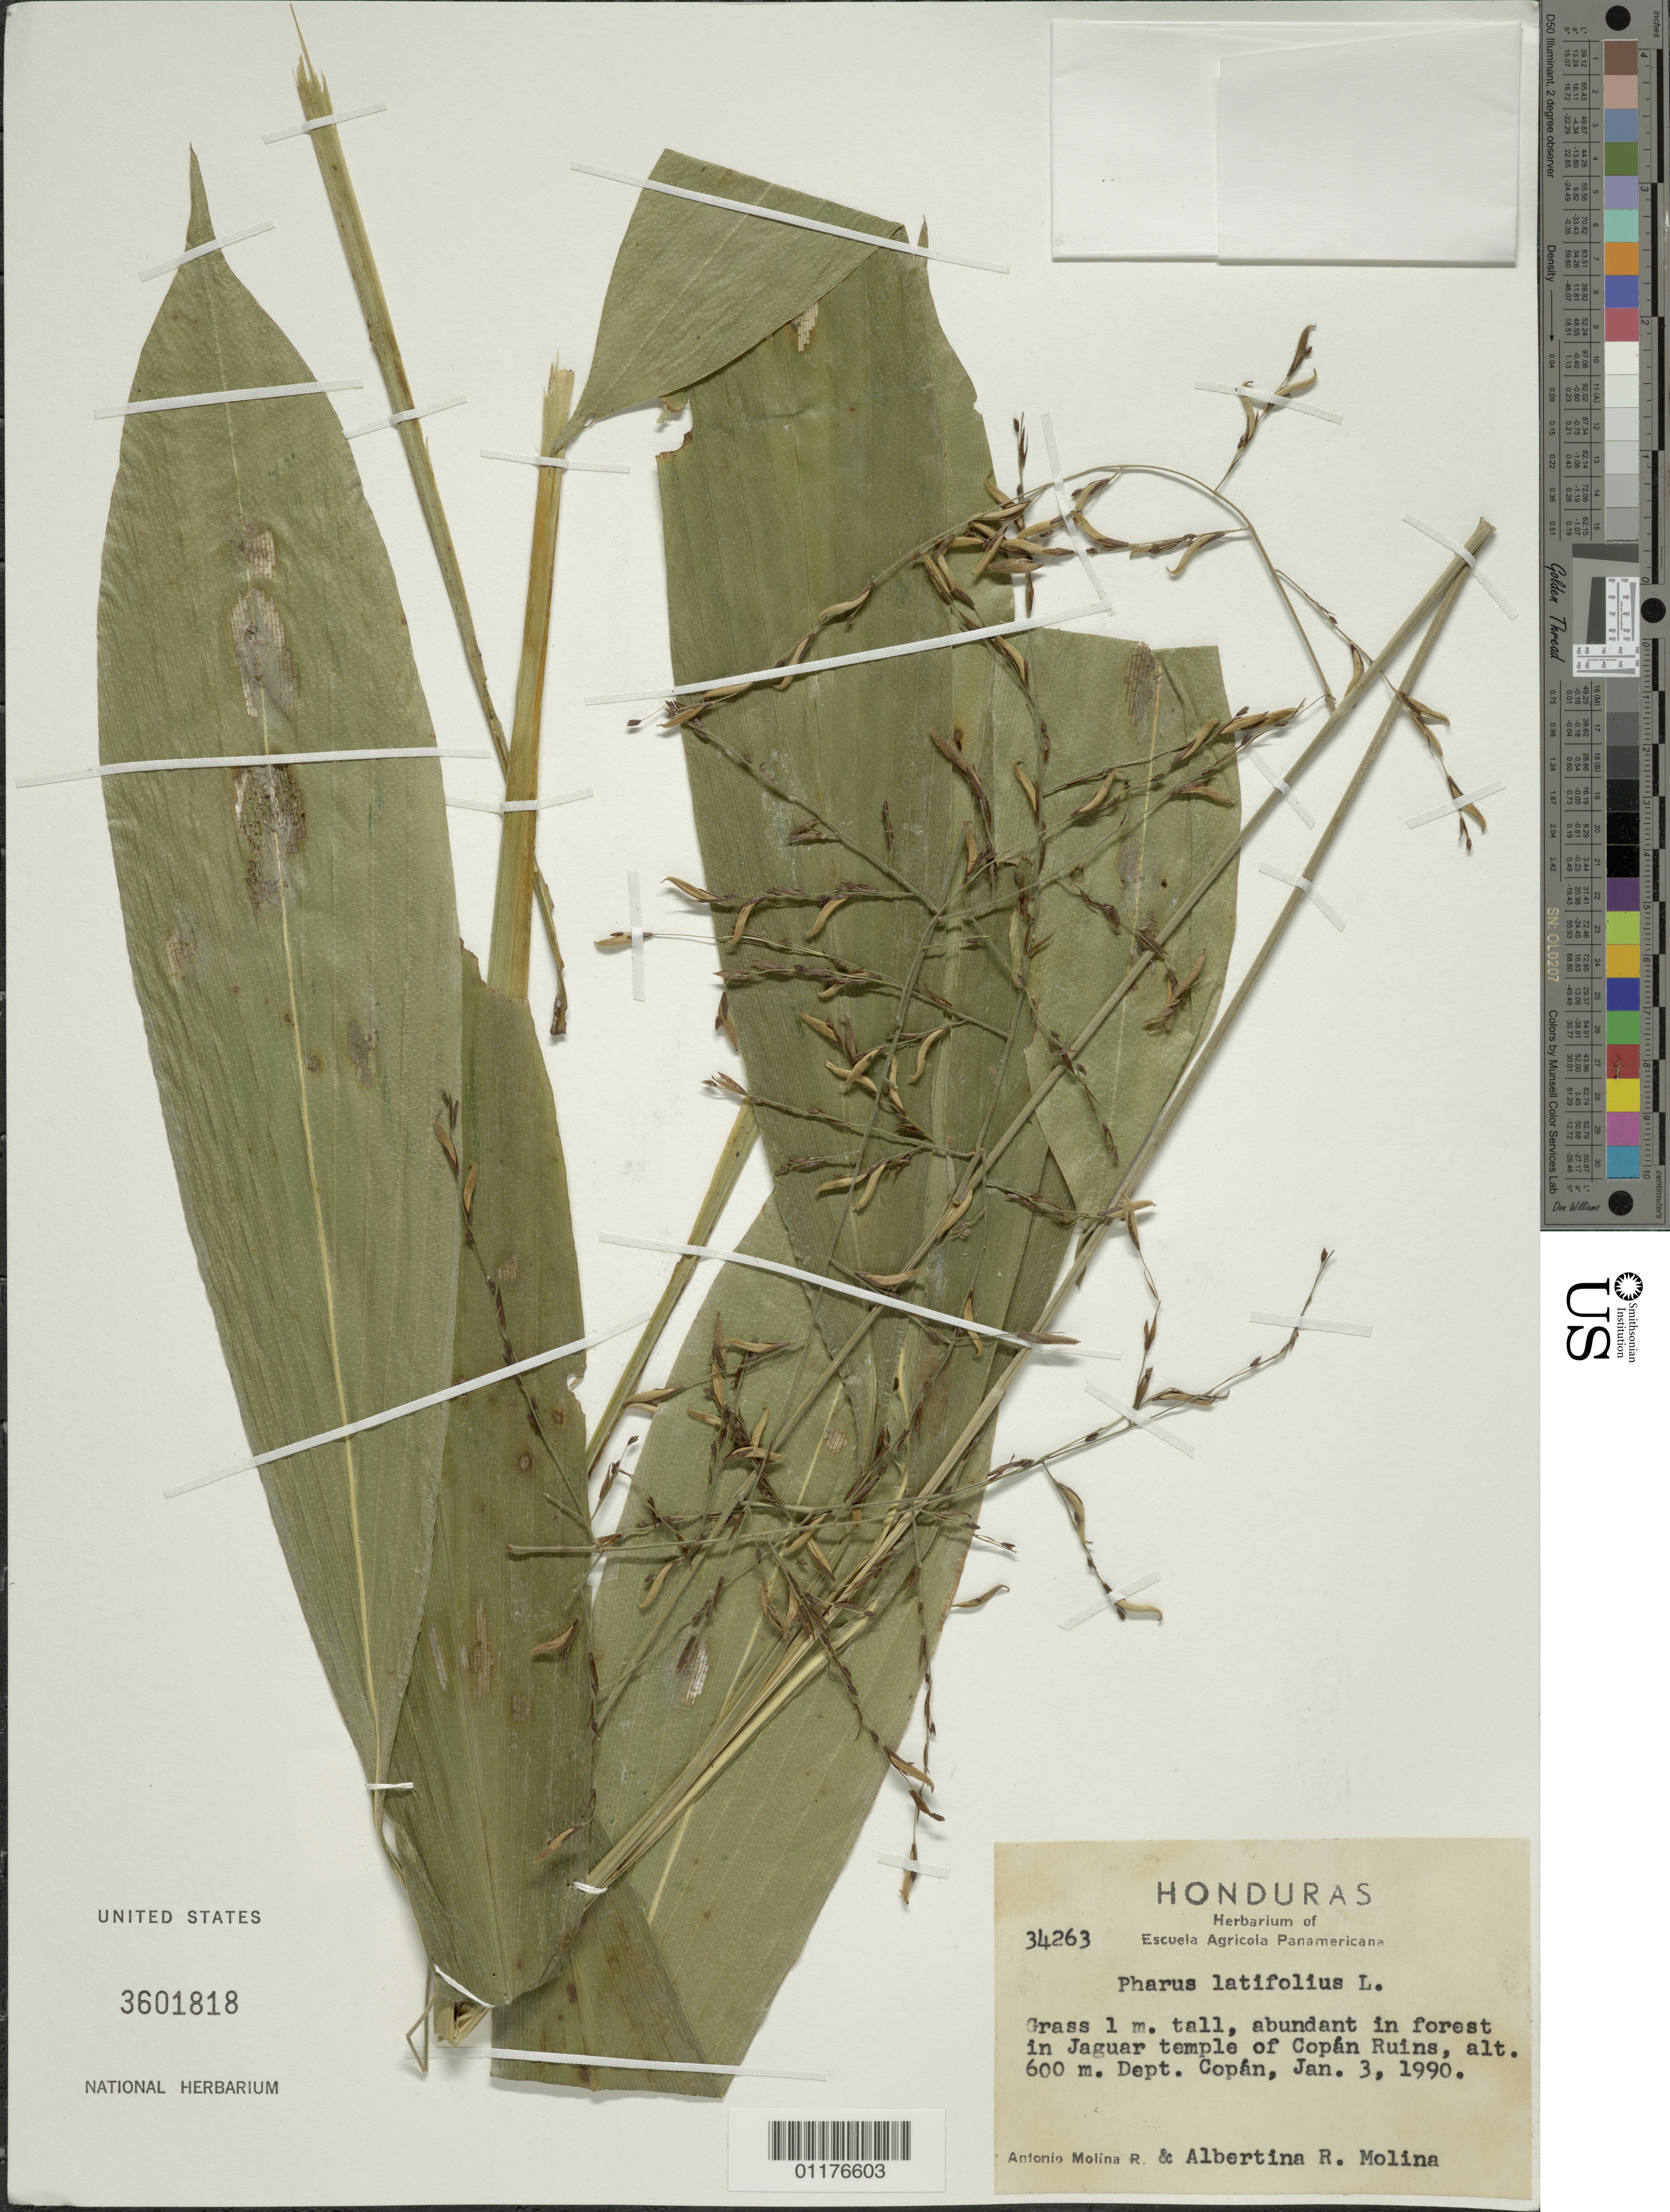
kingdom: Plantae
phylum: Tracheophyta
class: Liliopsida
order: Poales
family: Poaceae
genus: Pharus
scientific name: Pharus latifolius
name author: L.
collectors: A. Molina R. & A. R. Molina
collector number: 34263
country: Honduras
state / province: Copán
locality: In forest in Jaguar temple of Copan Ruins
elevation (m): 600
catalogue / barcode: US 3601818